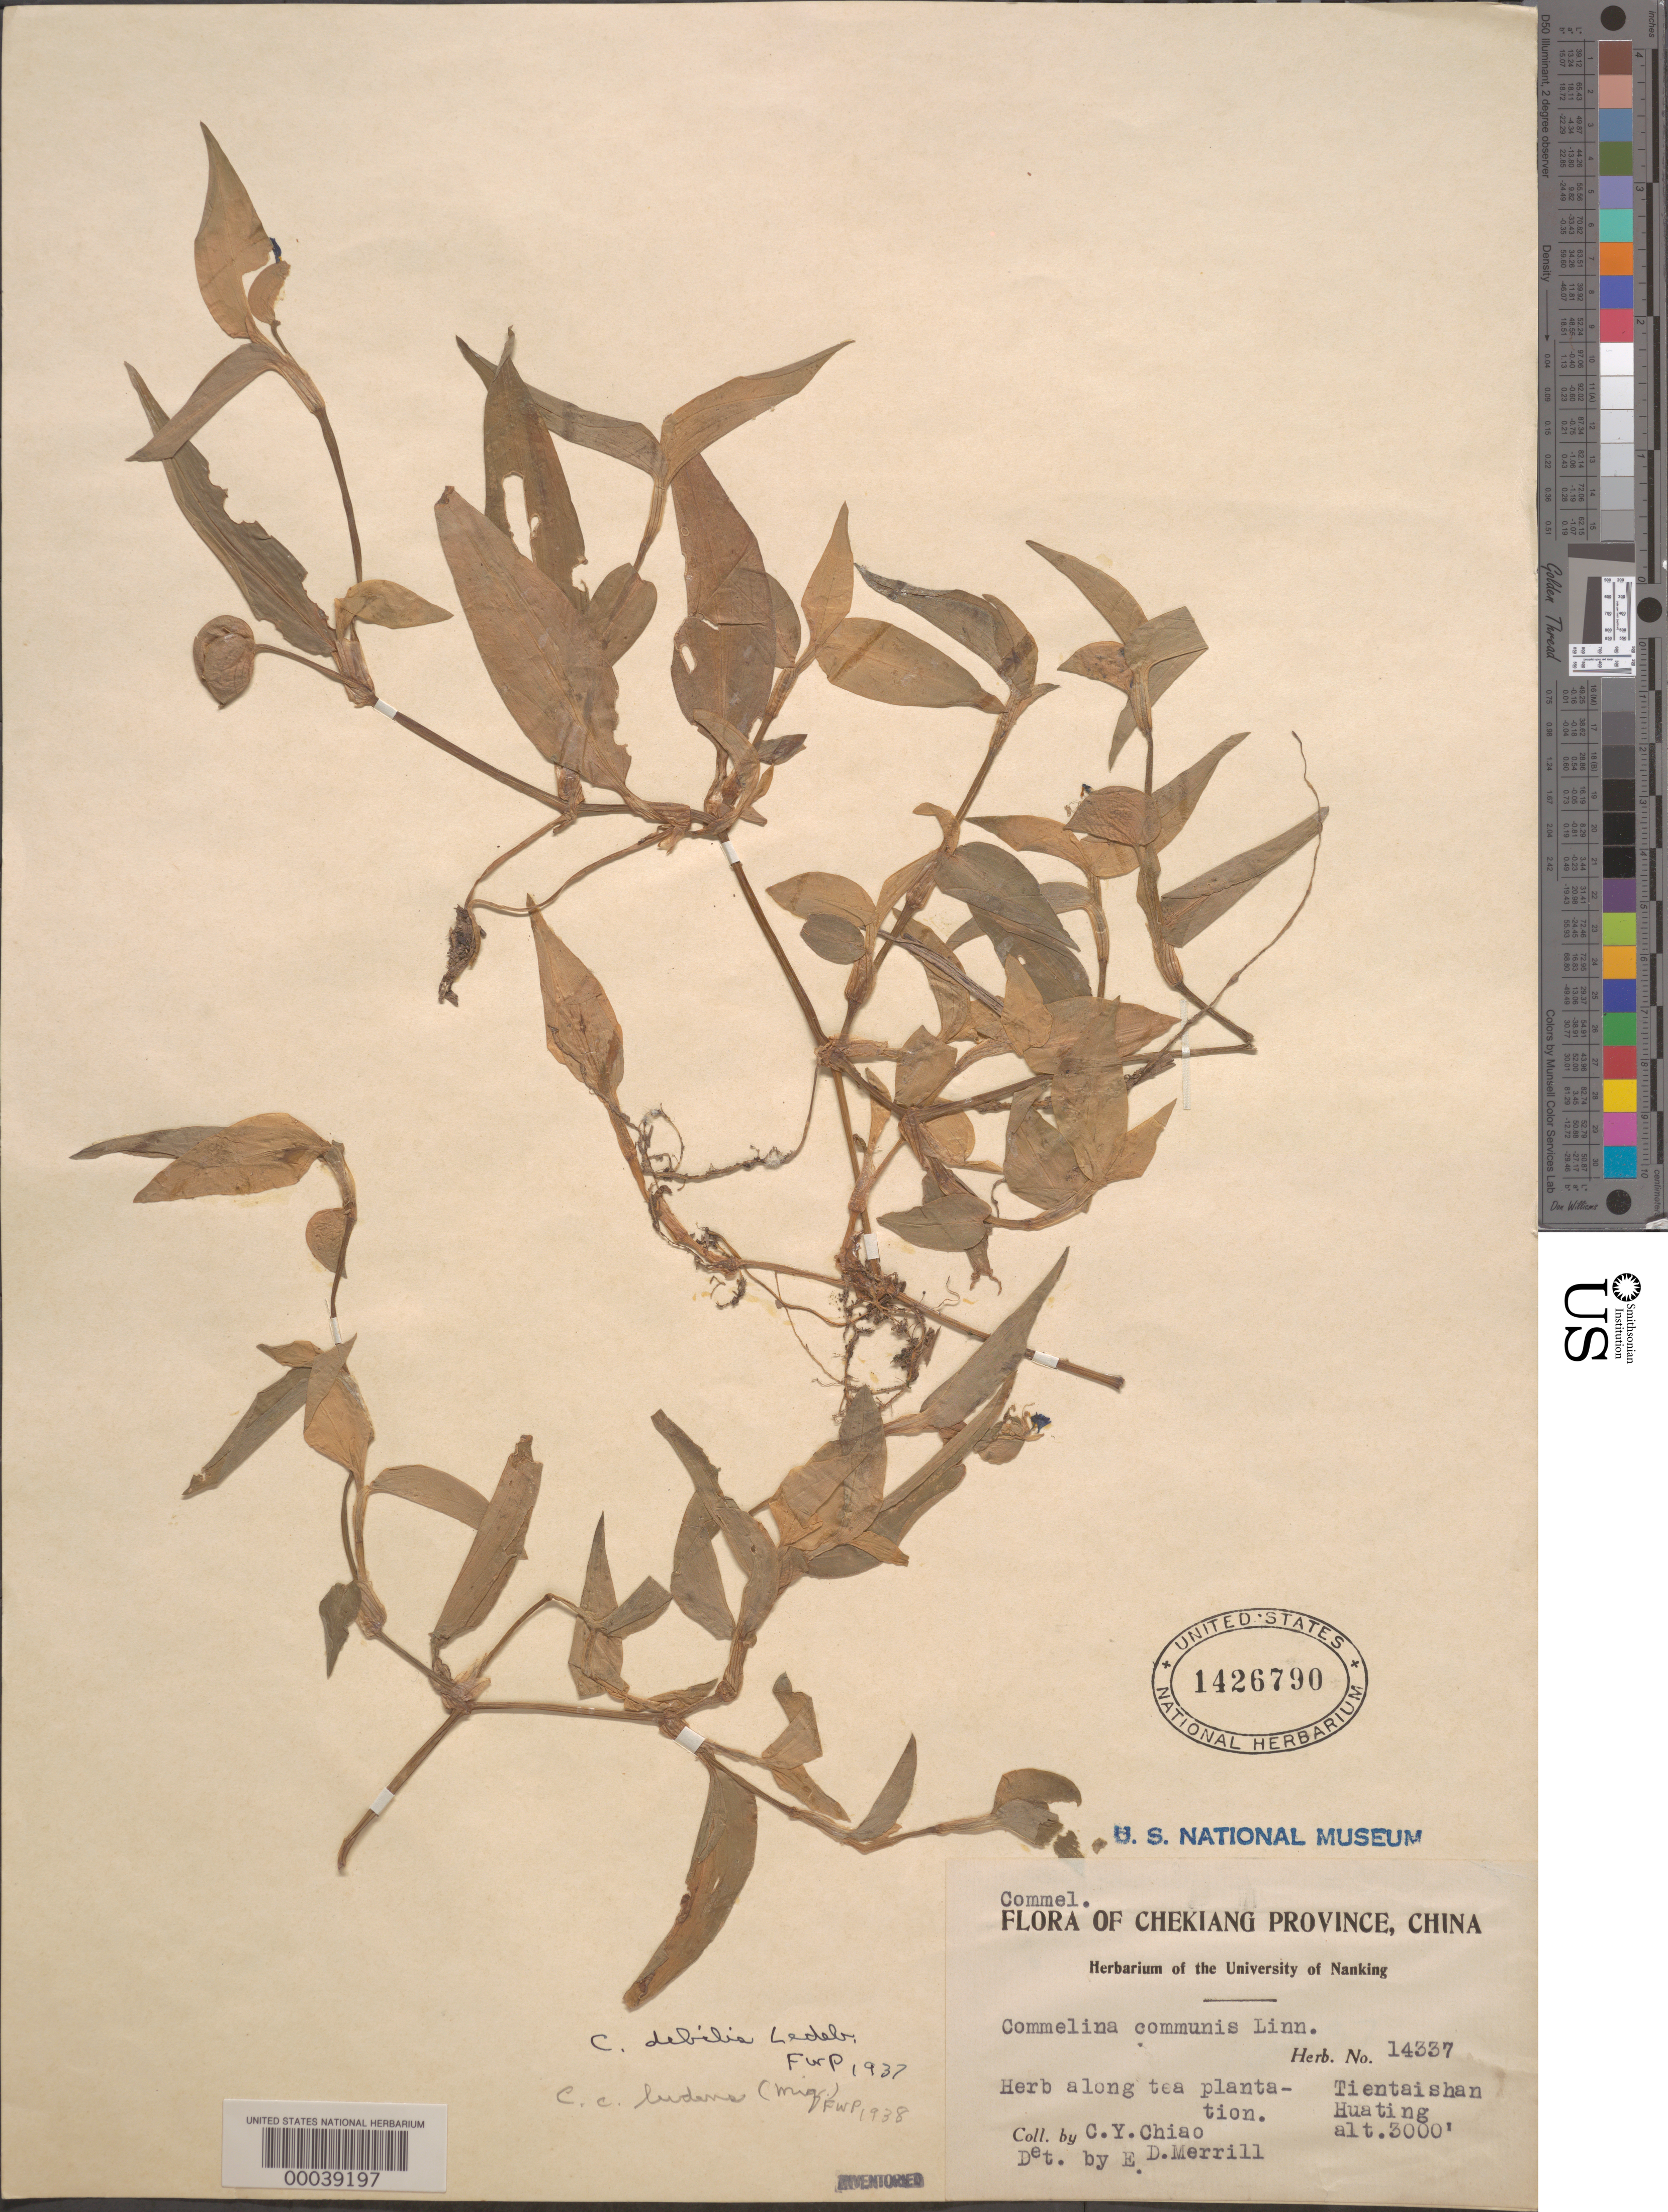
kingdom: Plantae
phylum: Tracheophyta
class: Liliopsida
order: Commelinales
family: Commelinaceae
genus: Commelina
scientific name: Commelina communis var. ludens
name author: (Miq.) C.B. Clarke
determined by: Pennell, F. W.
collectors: C. Y. Chiao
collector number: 14337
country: China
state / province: Zhejiang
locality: Tientaishan, huating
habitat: Edges of tea plantation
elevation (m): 915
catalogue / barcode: US 1426790